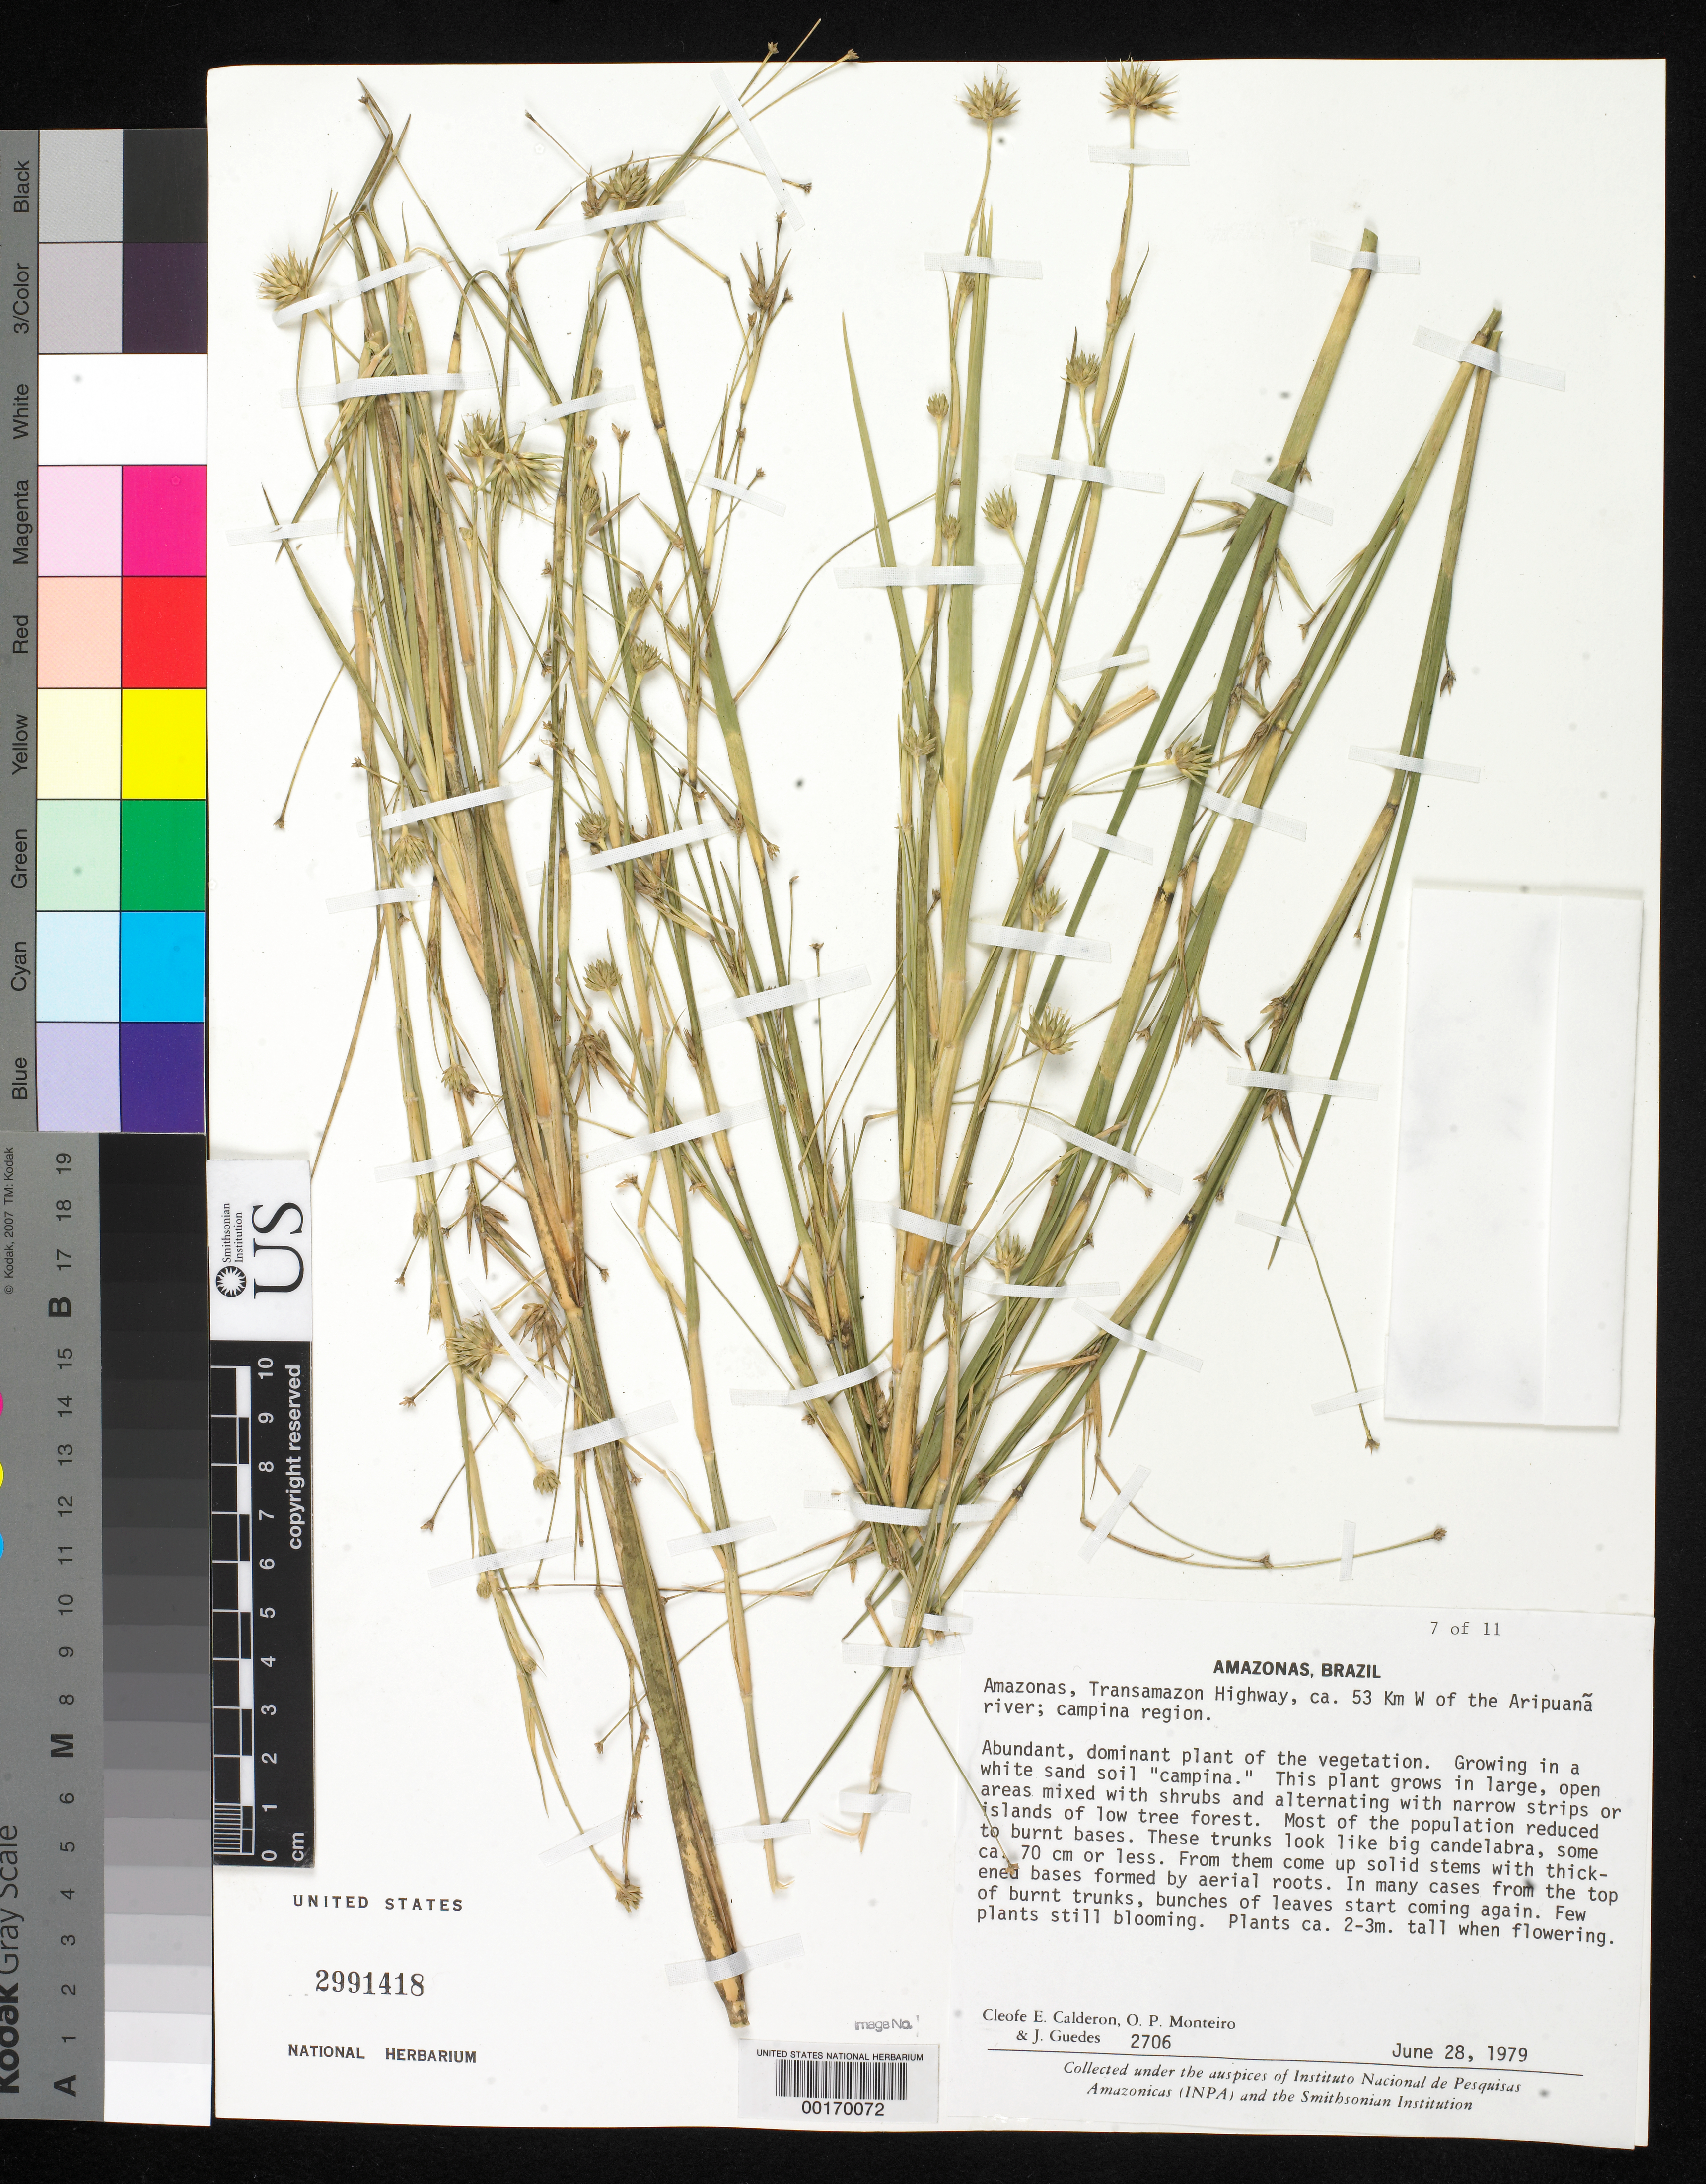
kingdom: Plantae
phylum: Tracheophyta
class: Liliopsida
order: Poales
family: Poaceae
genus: Arundoclaytonia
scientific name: Arundoclaytonia dissimilis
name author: Davidse & J.L. Ellis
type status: Isotype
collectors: C. E. Calderón, O. P. Monteiro & J. Guedes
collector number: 2706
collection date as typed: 28 Jun 1979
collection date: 1979-06-28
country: Brazil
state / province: Amazonas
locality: Transamazon Highway, ca. 53 km W of Aripuana River, Campina Region.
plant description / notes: Additional type material filed separately with bulky bamboos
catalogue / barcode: US 2991418